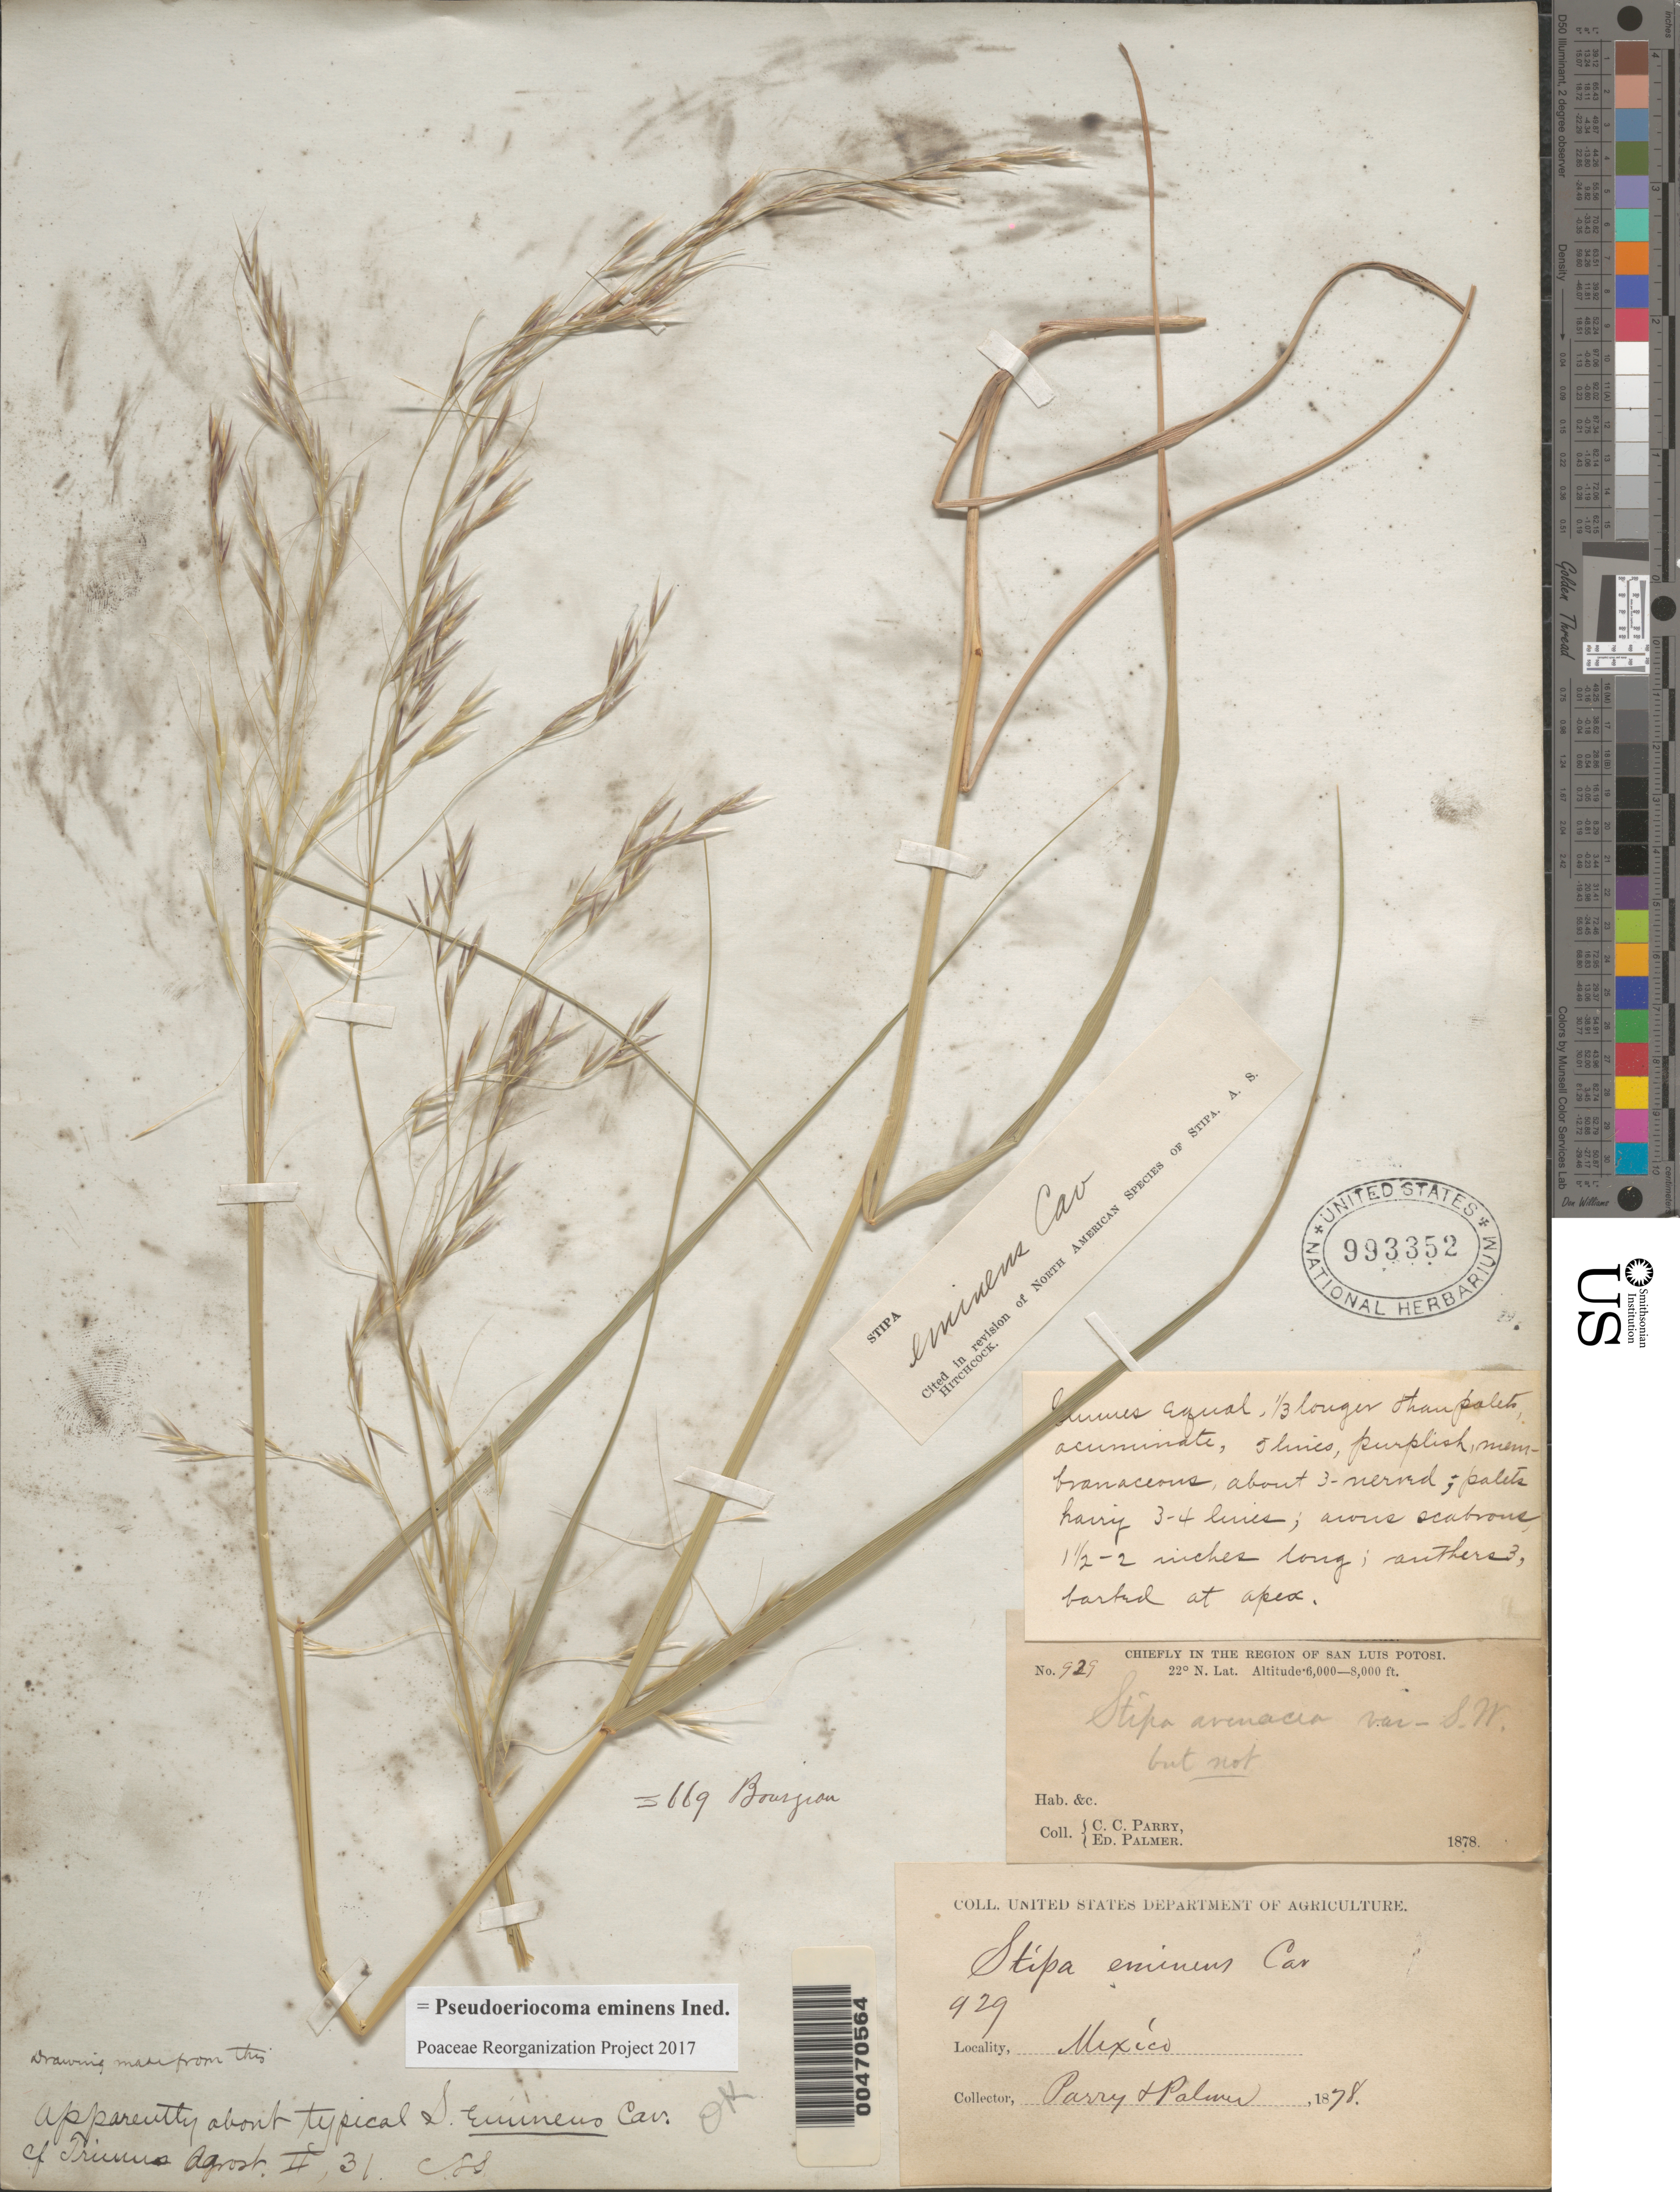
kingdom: Plantae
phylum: Tracheophyta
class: Liliopsida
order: Poales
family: Poaceae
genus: Pseudoeriocoma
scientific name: Pseudoeriocoma eminens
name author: (Cav.) Romasch.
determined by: Poaceae Reorganization Project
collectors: C. C. Parry & E. Palmer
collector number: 929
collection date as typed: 1878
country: Mexico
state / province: San Luis Potosi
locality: (lat/long recorded as: lat=22:0:0:N long=:::W)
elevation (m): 1829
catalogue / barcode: US 993352